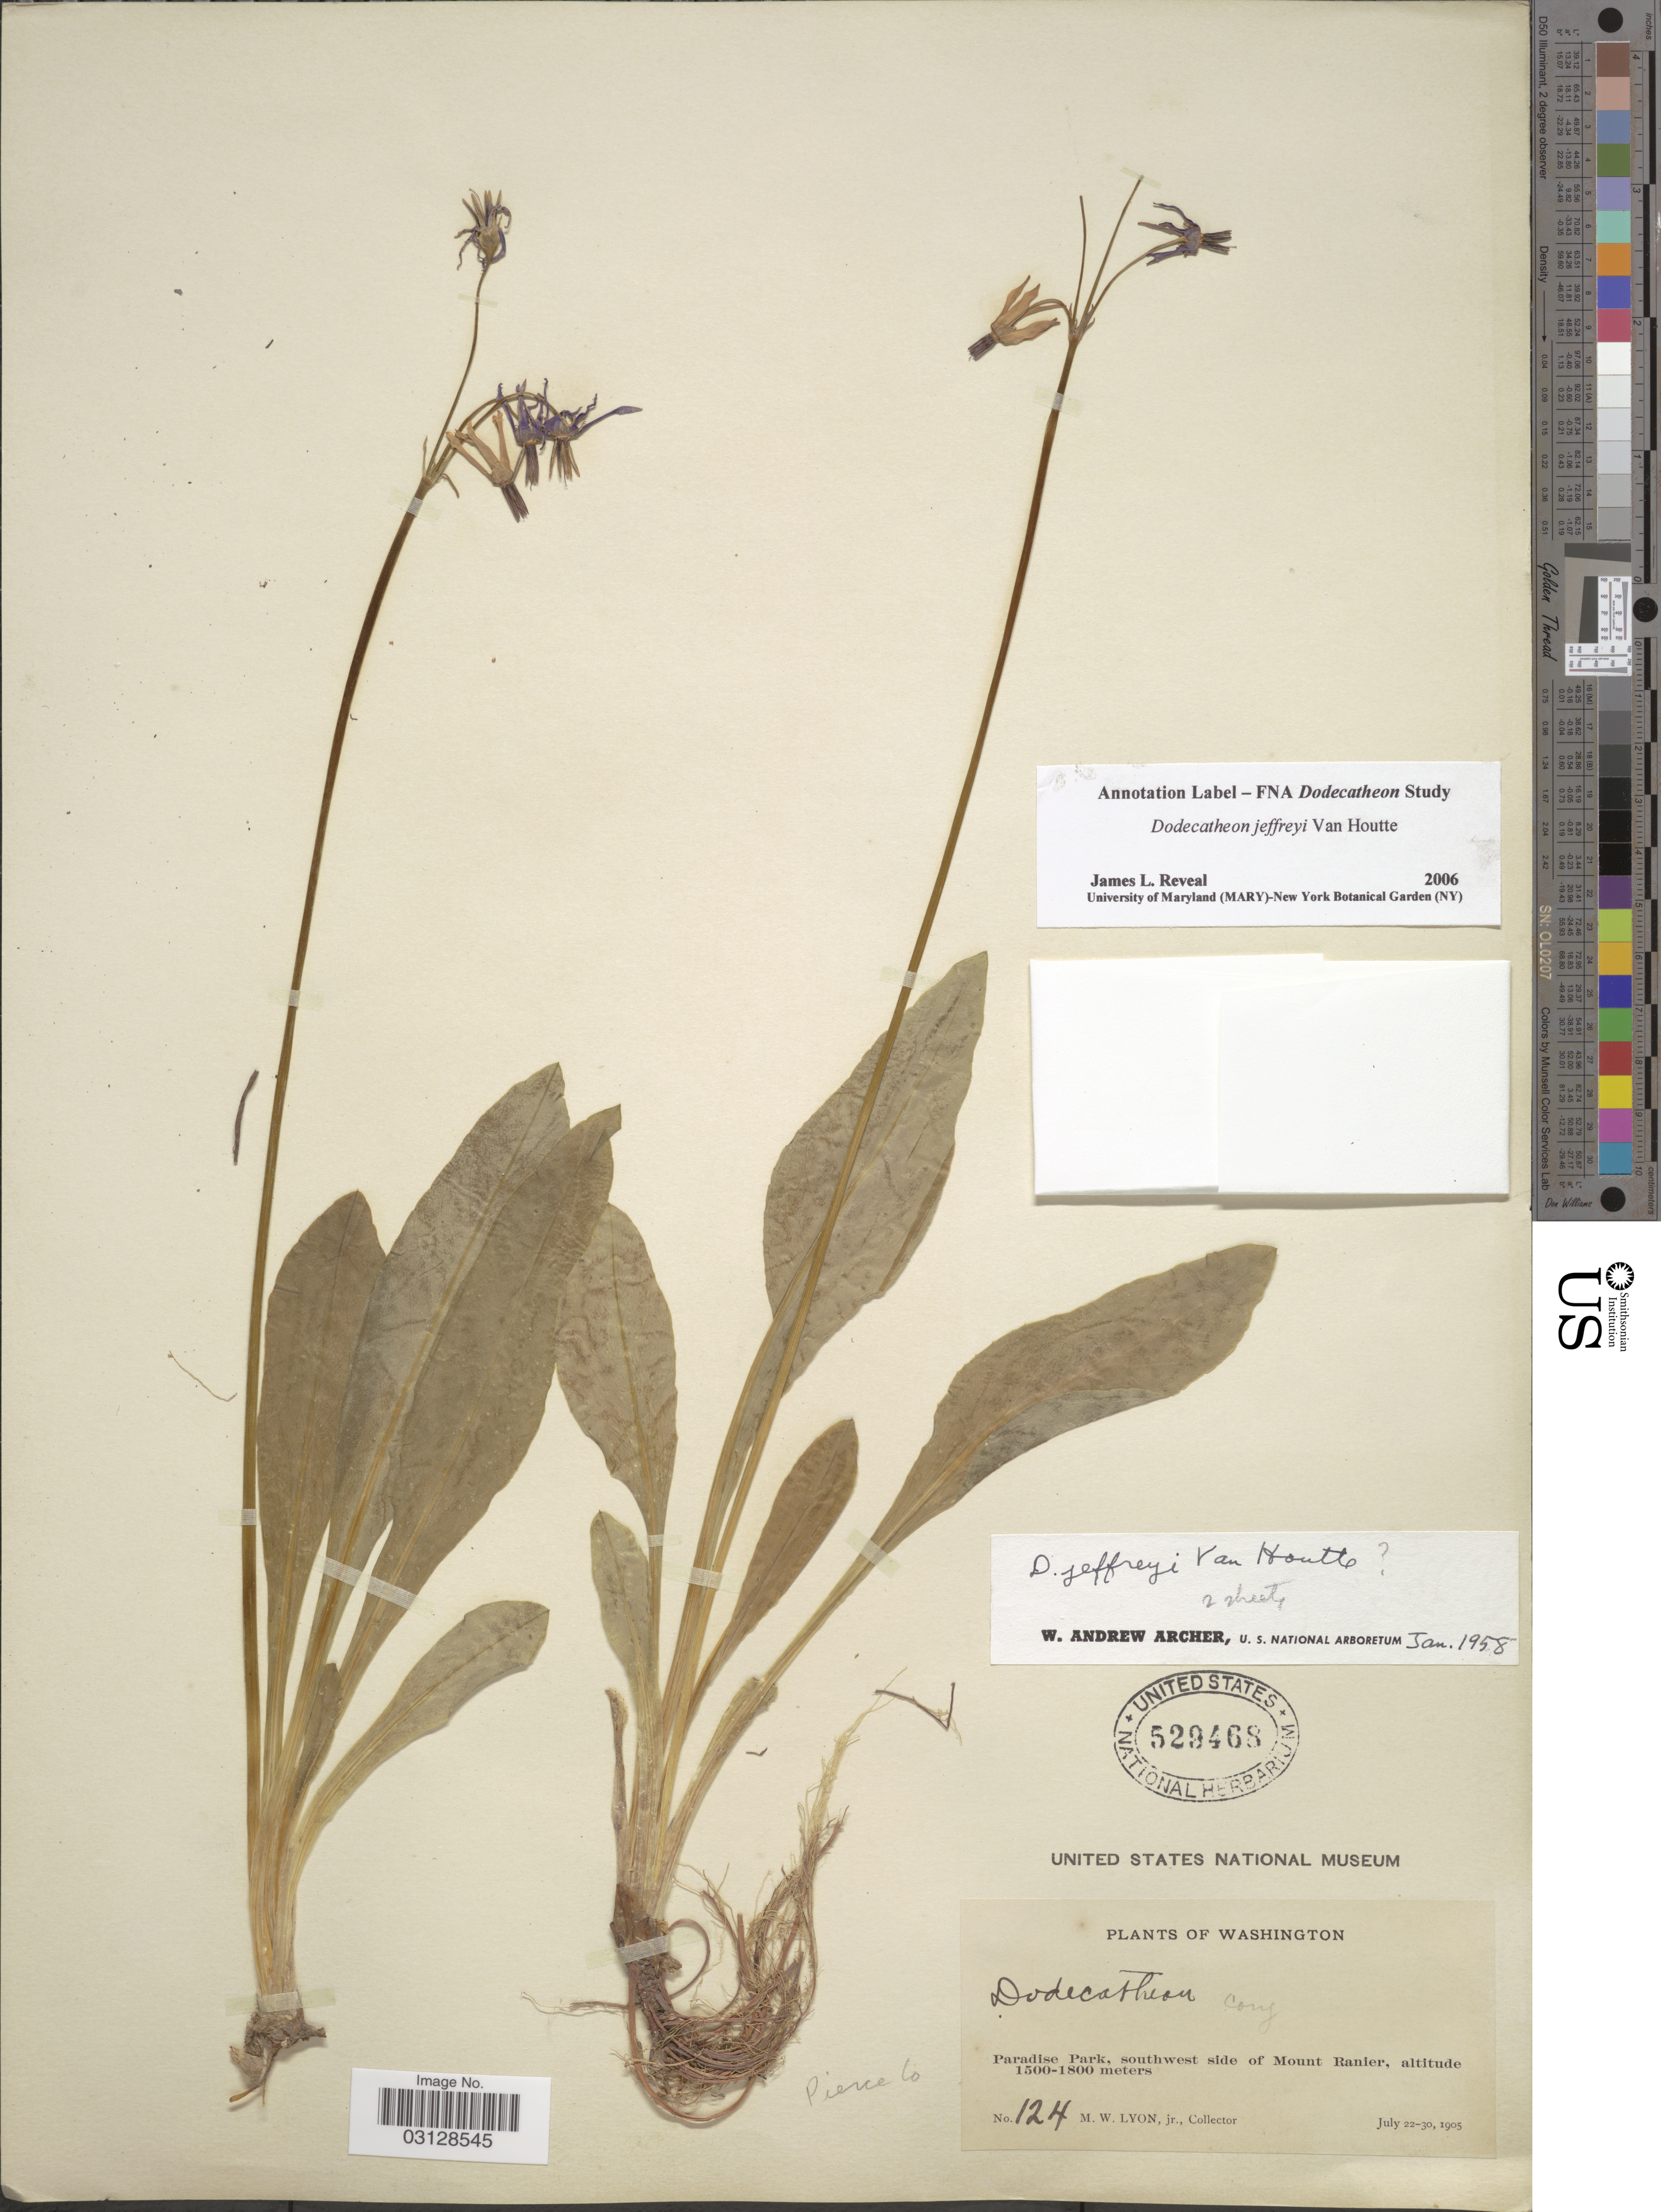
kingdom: Plantae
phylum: Tracheophyta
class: Magnoliopsida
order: Ericales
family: Primulaceae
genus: Dodecatheon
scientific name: Dodecatheon jeffreyi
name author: Van Houtte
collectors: M. Lyon Jr.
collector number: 124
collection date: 1905-07-22/1905-07-30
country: United States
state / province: Washington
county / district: Pierce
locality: Paradise Park, southwest side of Mount Ranier. Pierce Co.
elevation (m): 1500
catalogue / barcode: US 529468